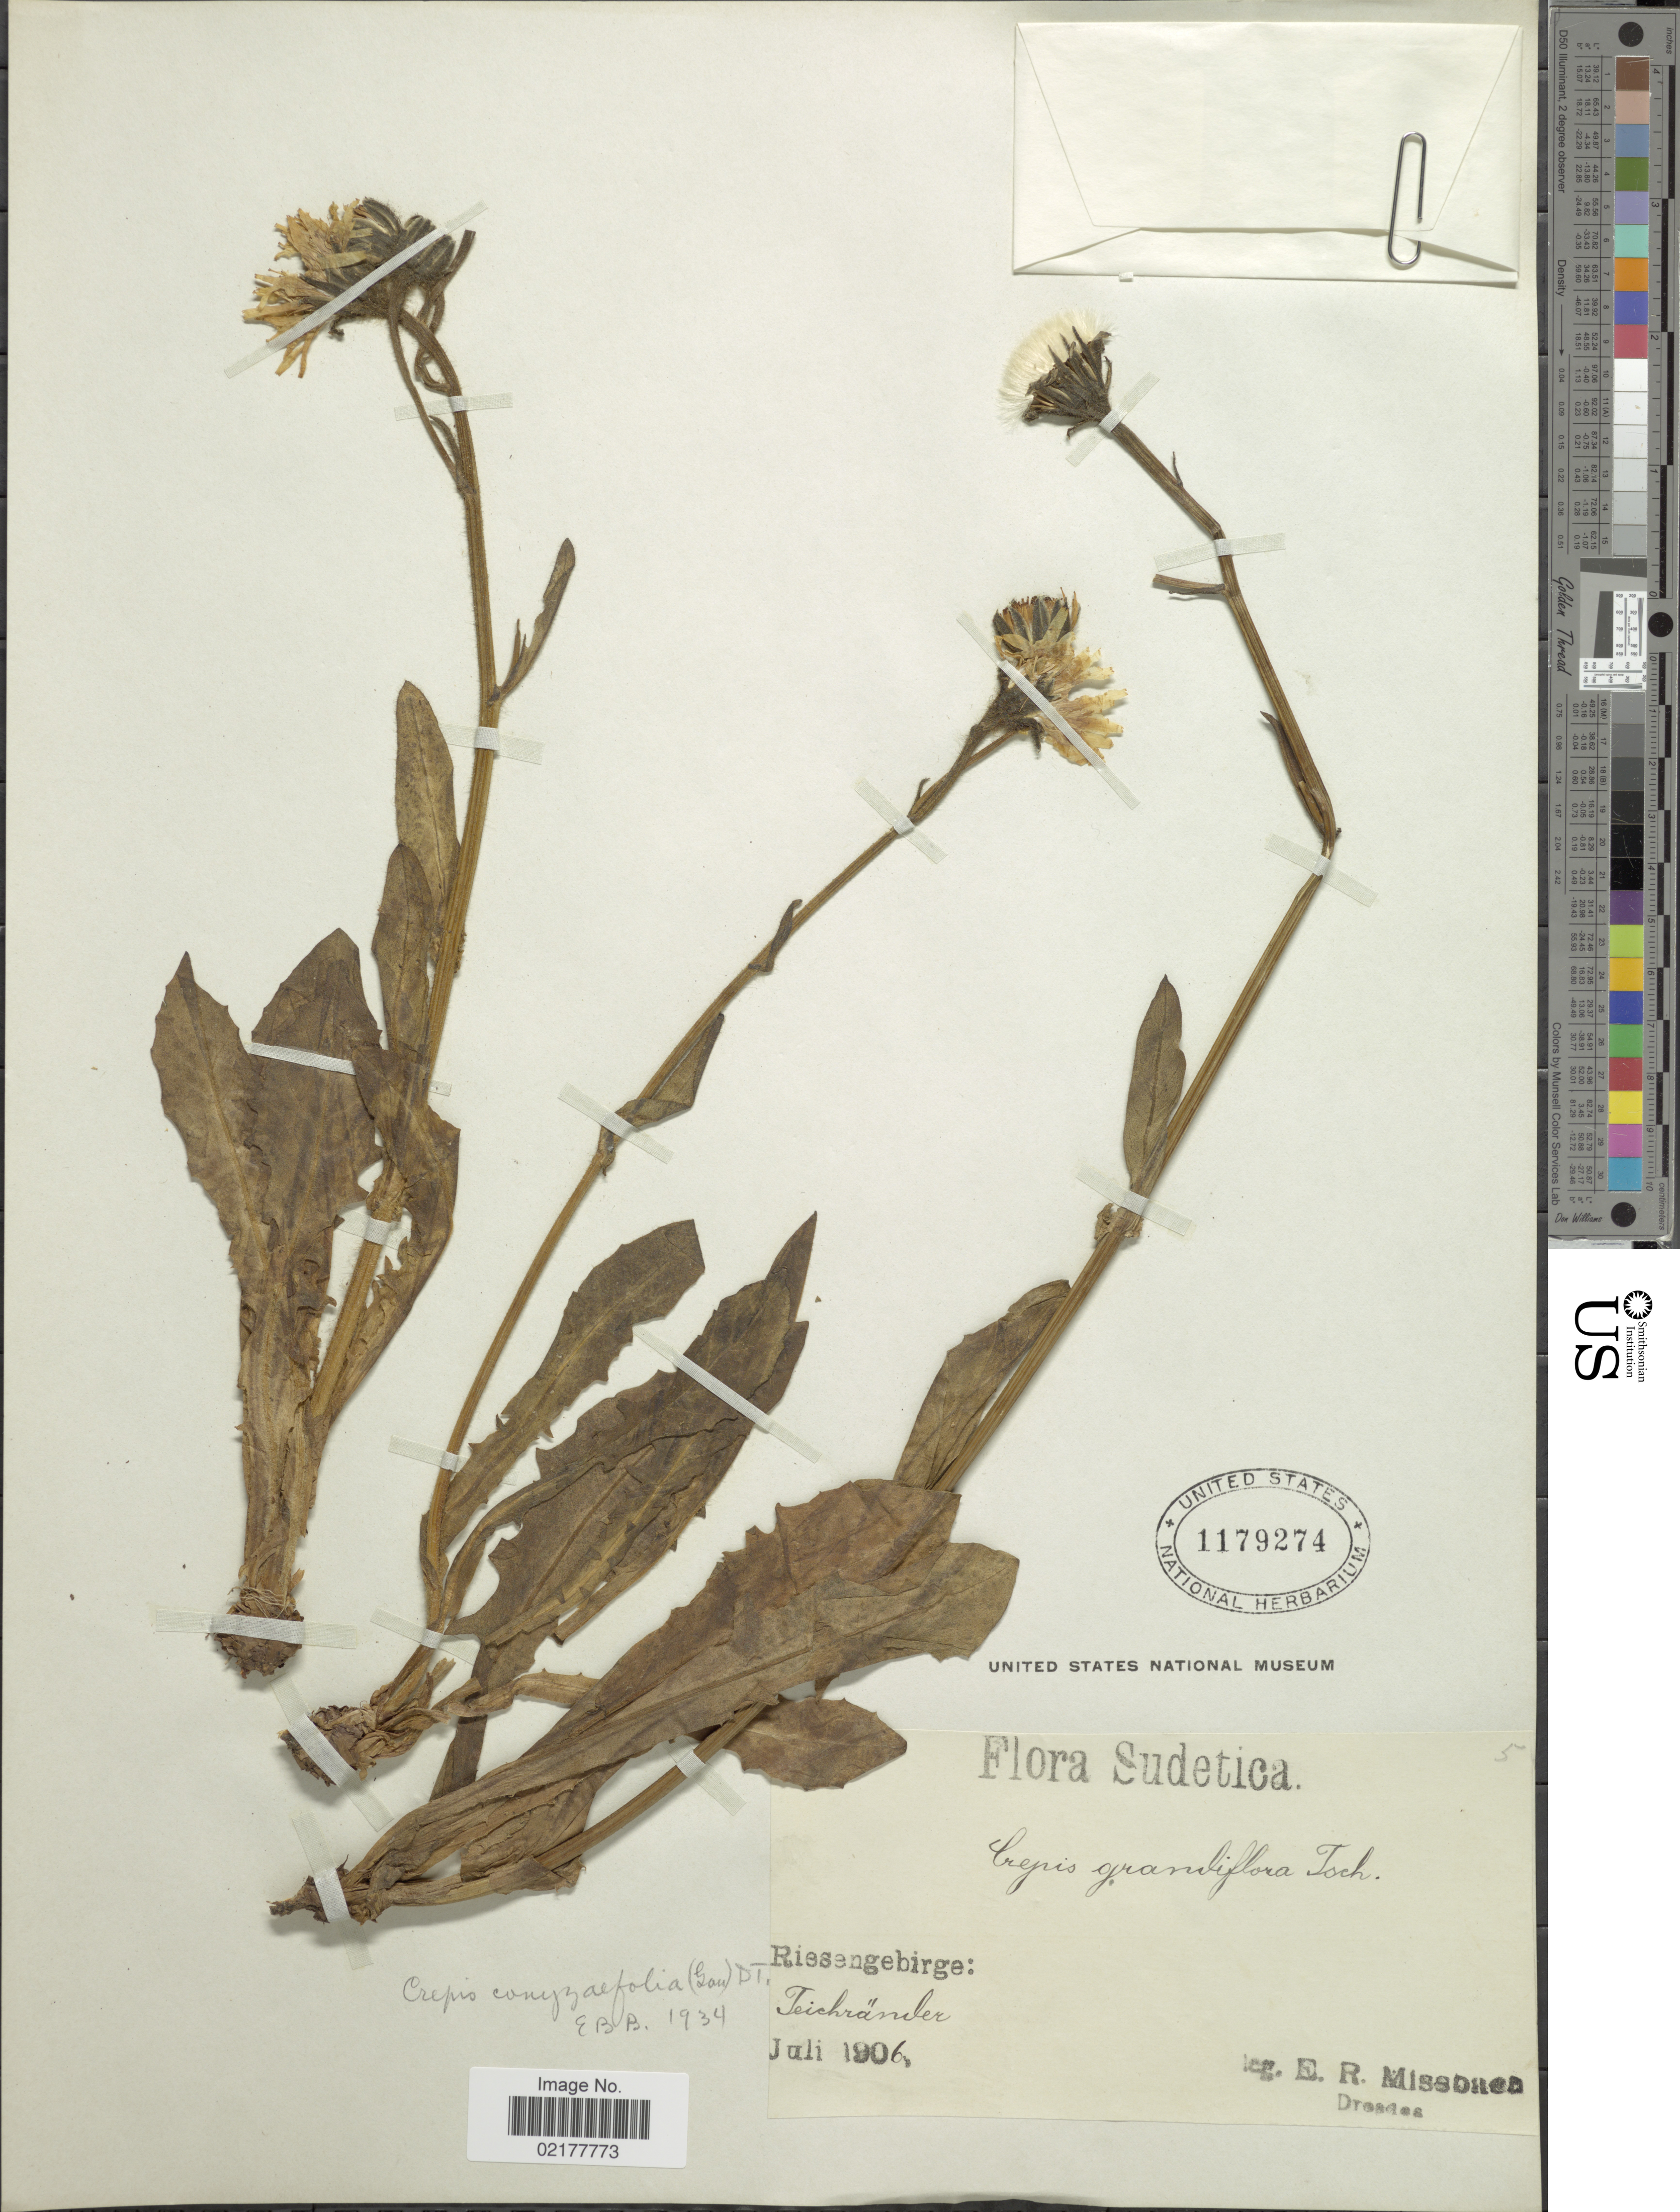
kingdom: Plantae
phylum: Tracheophyta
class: Magnoliopsida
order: Asterales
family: Asteraceae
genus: Crepis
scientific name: Crepis conyzifolia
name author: (Gouan) A. Kern.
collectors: E. Missbach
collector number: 5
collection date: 1906-07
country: Poland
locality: Sudetica. Riesengebirge: Teichränder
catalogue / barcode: US 1179274